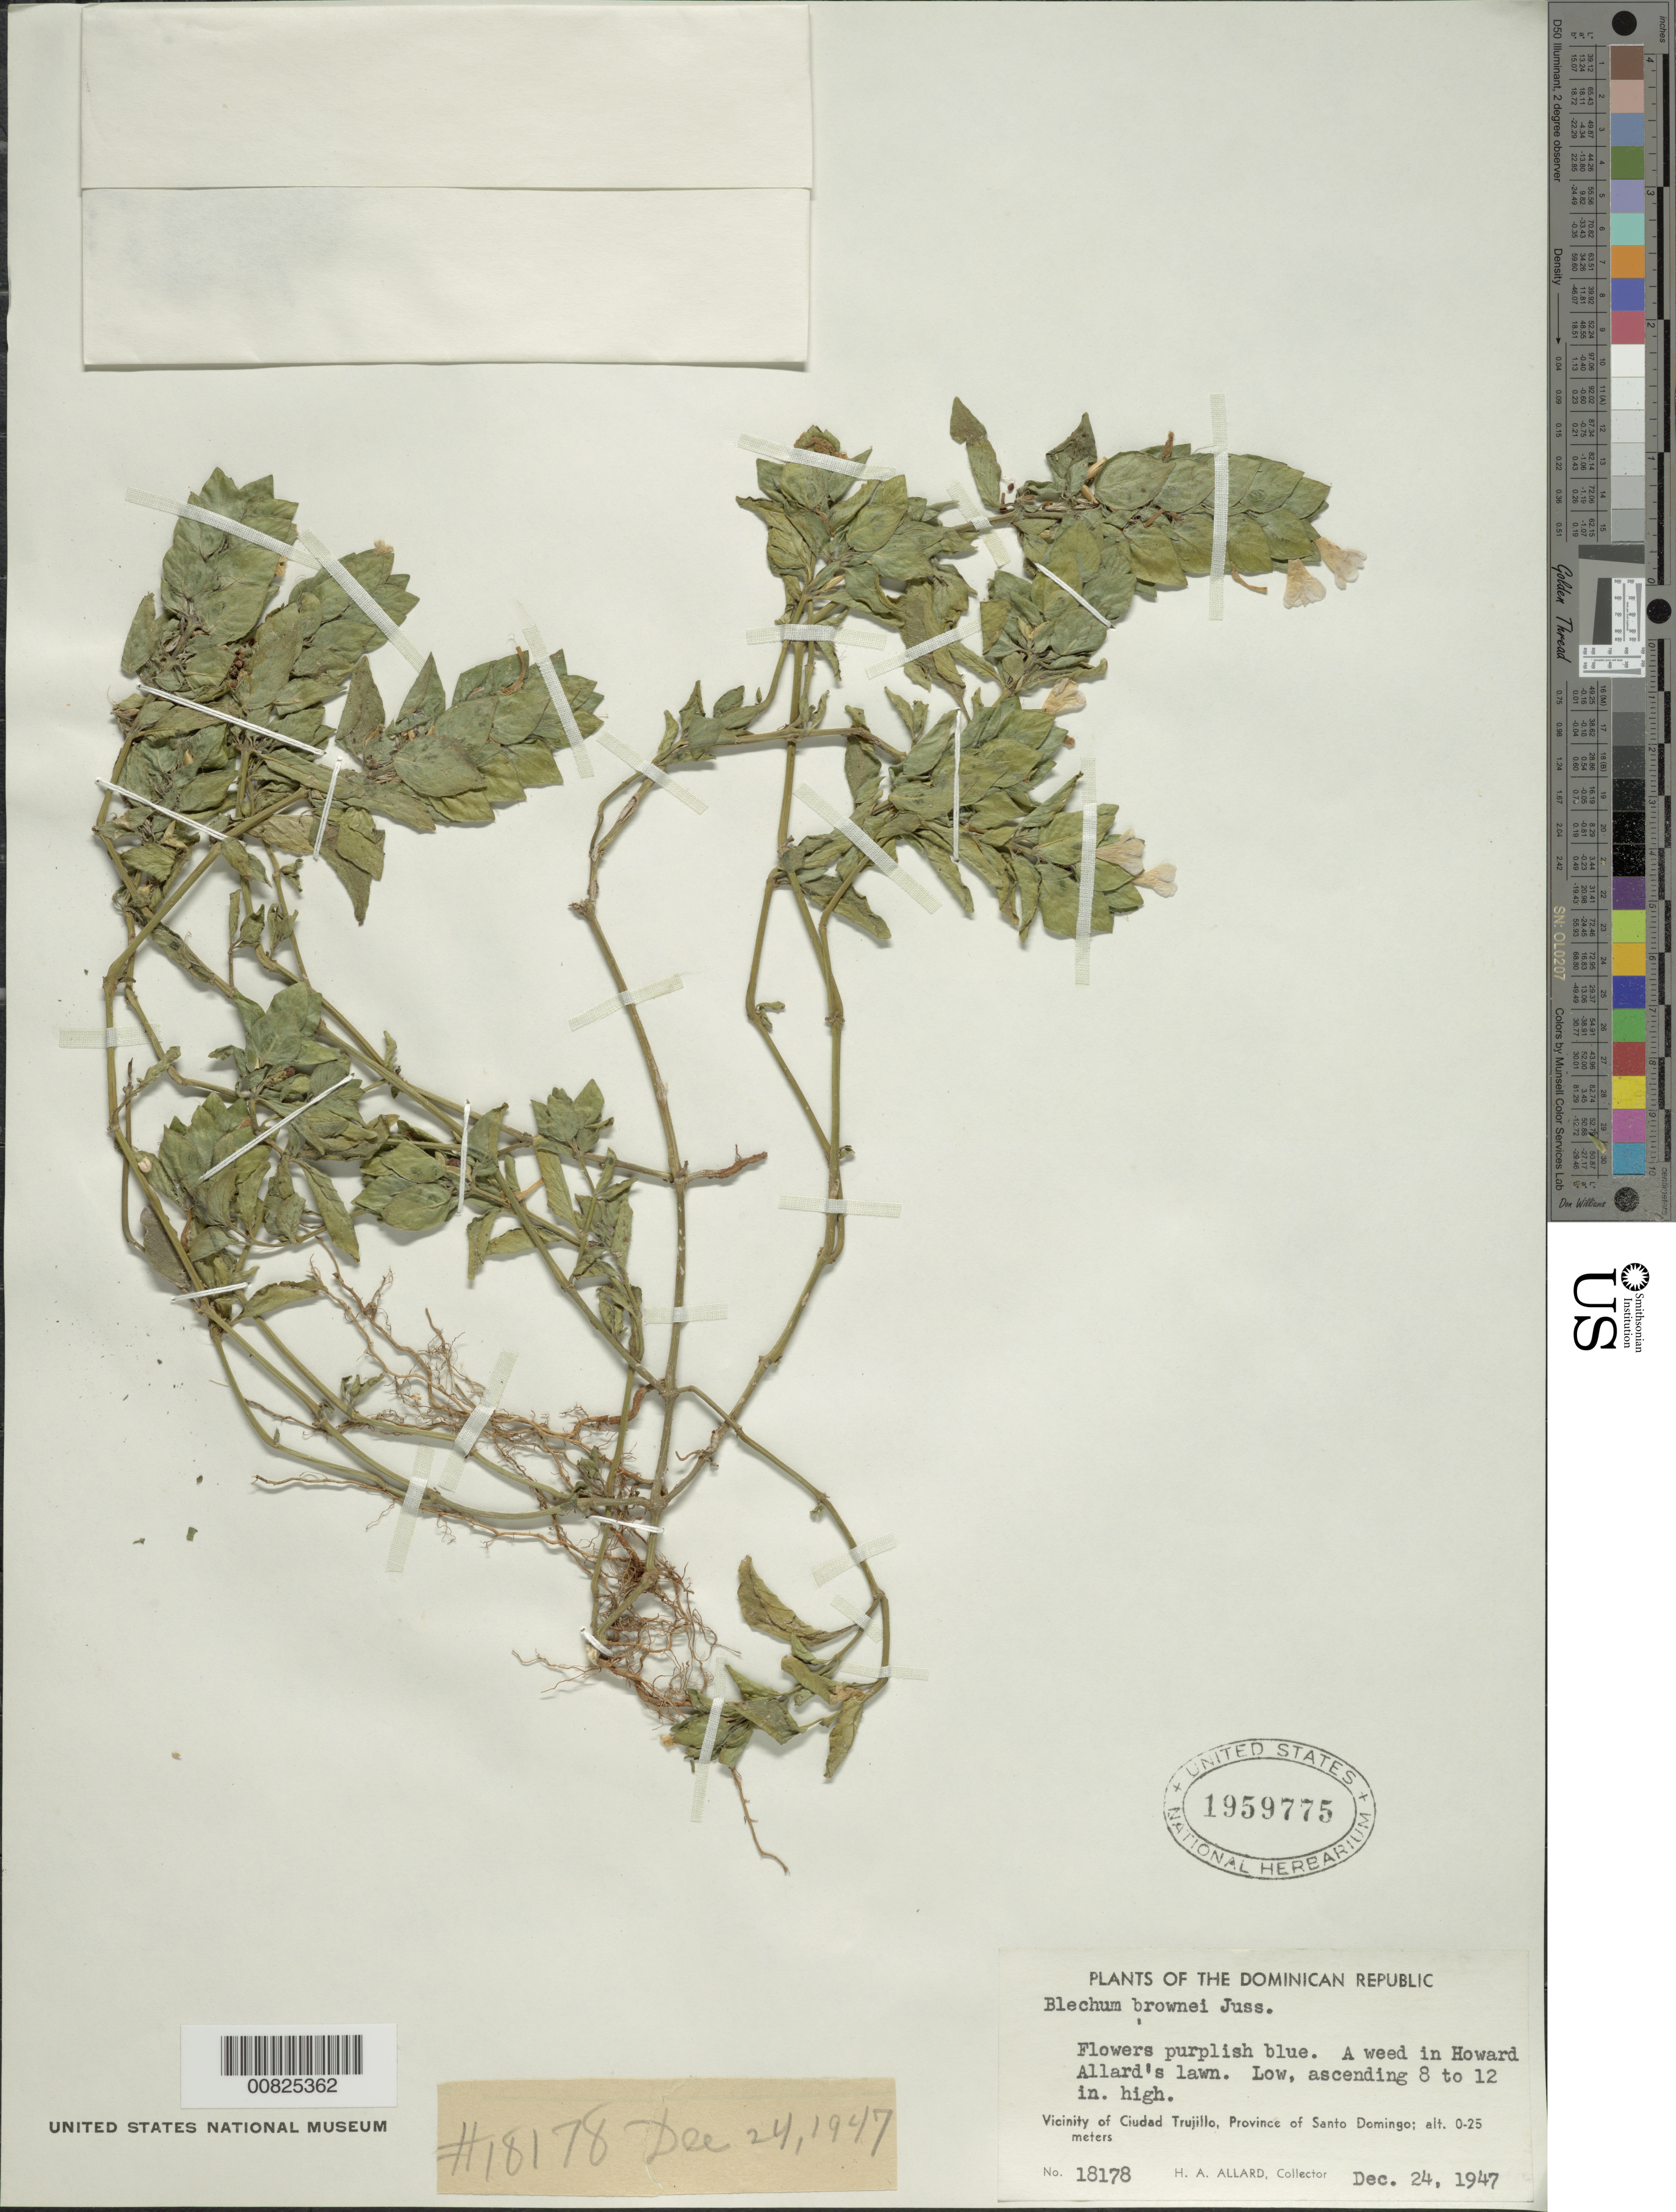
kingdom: Plantae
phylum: Tracheophyta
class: Magnoliopsida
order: Lamiales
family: Acanthaceae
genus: Blechum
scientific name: Blechum pyramidatum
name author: (Lam.) Urb.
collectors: H. A. Allard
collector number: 18178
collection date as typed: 24 Dec 1947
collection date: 1947-12-24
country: Dominican Republic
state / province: Distrito Nacional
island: Hispaniola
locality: Vicinity of Santo Domingo, Howard Allard's house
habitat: Lawn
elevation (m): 0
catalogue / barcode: US 1959775